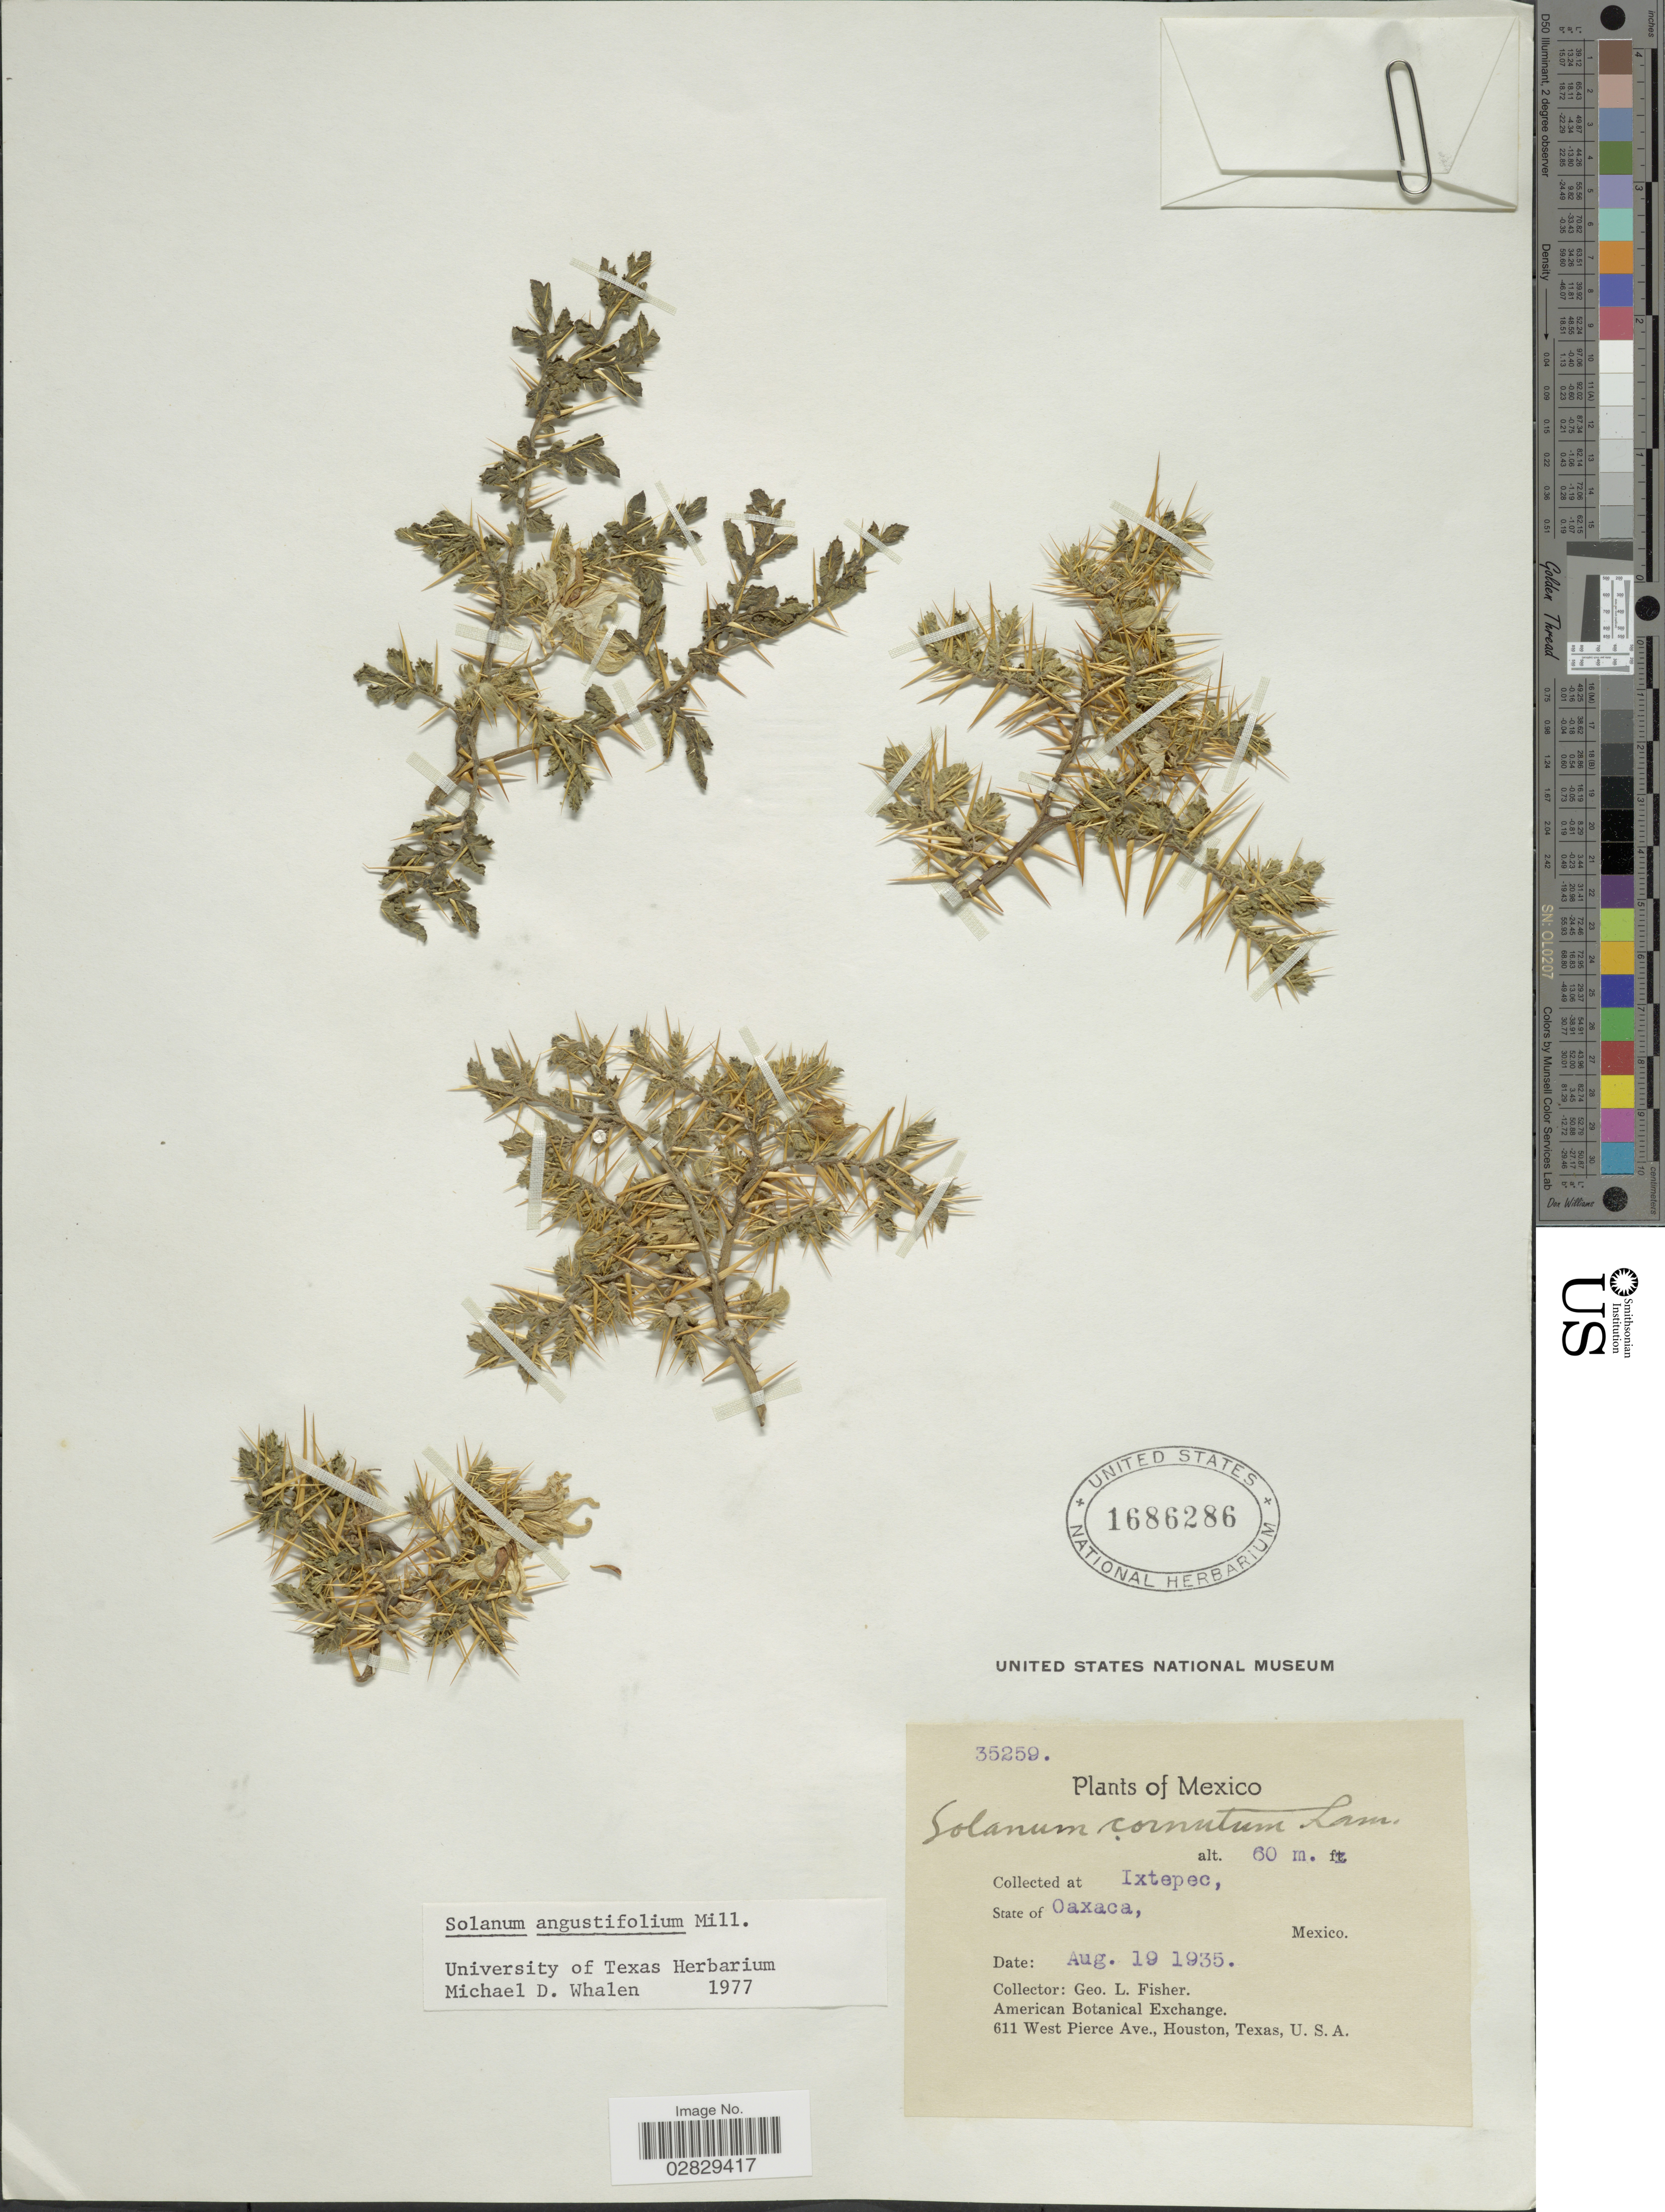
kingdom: Plantae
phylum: Tracheophyta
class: Magnoliopsida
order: Solanales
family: Solanaceae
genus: Solanum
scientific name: Solanum angustifolium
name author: Mill.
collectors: G. L. Fisher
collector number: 35259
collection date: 1935-08-19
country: Mexico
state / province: Oaxaca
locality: At Ixtepec.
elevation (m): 60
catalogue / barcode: US 1686286